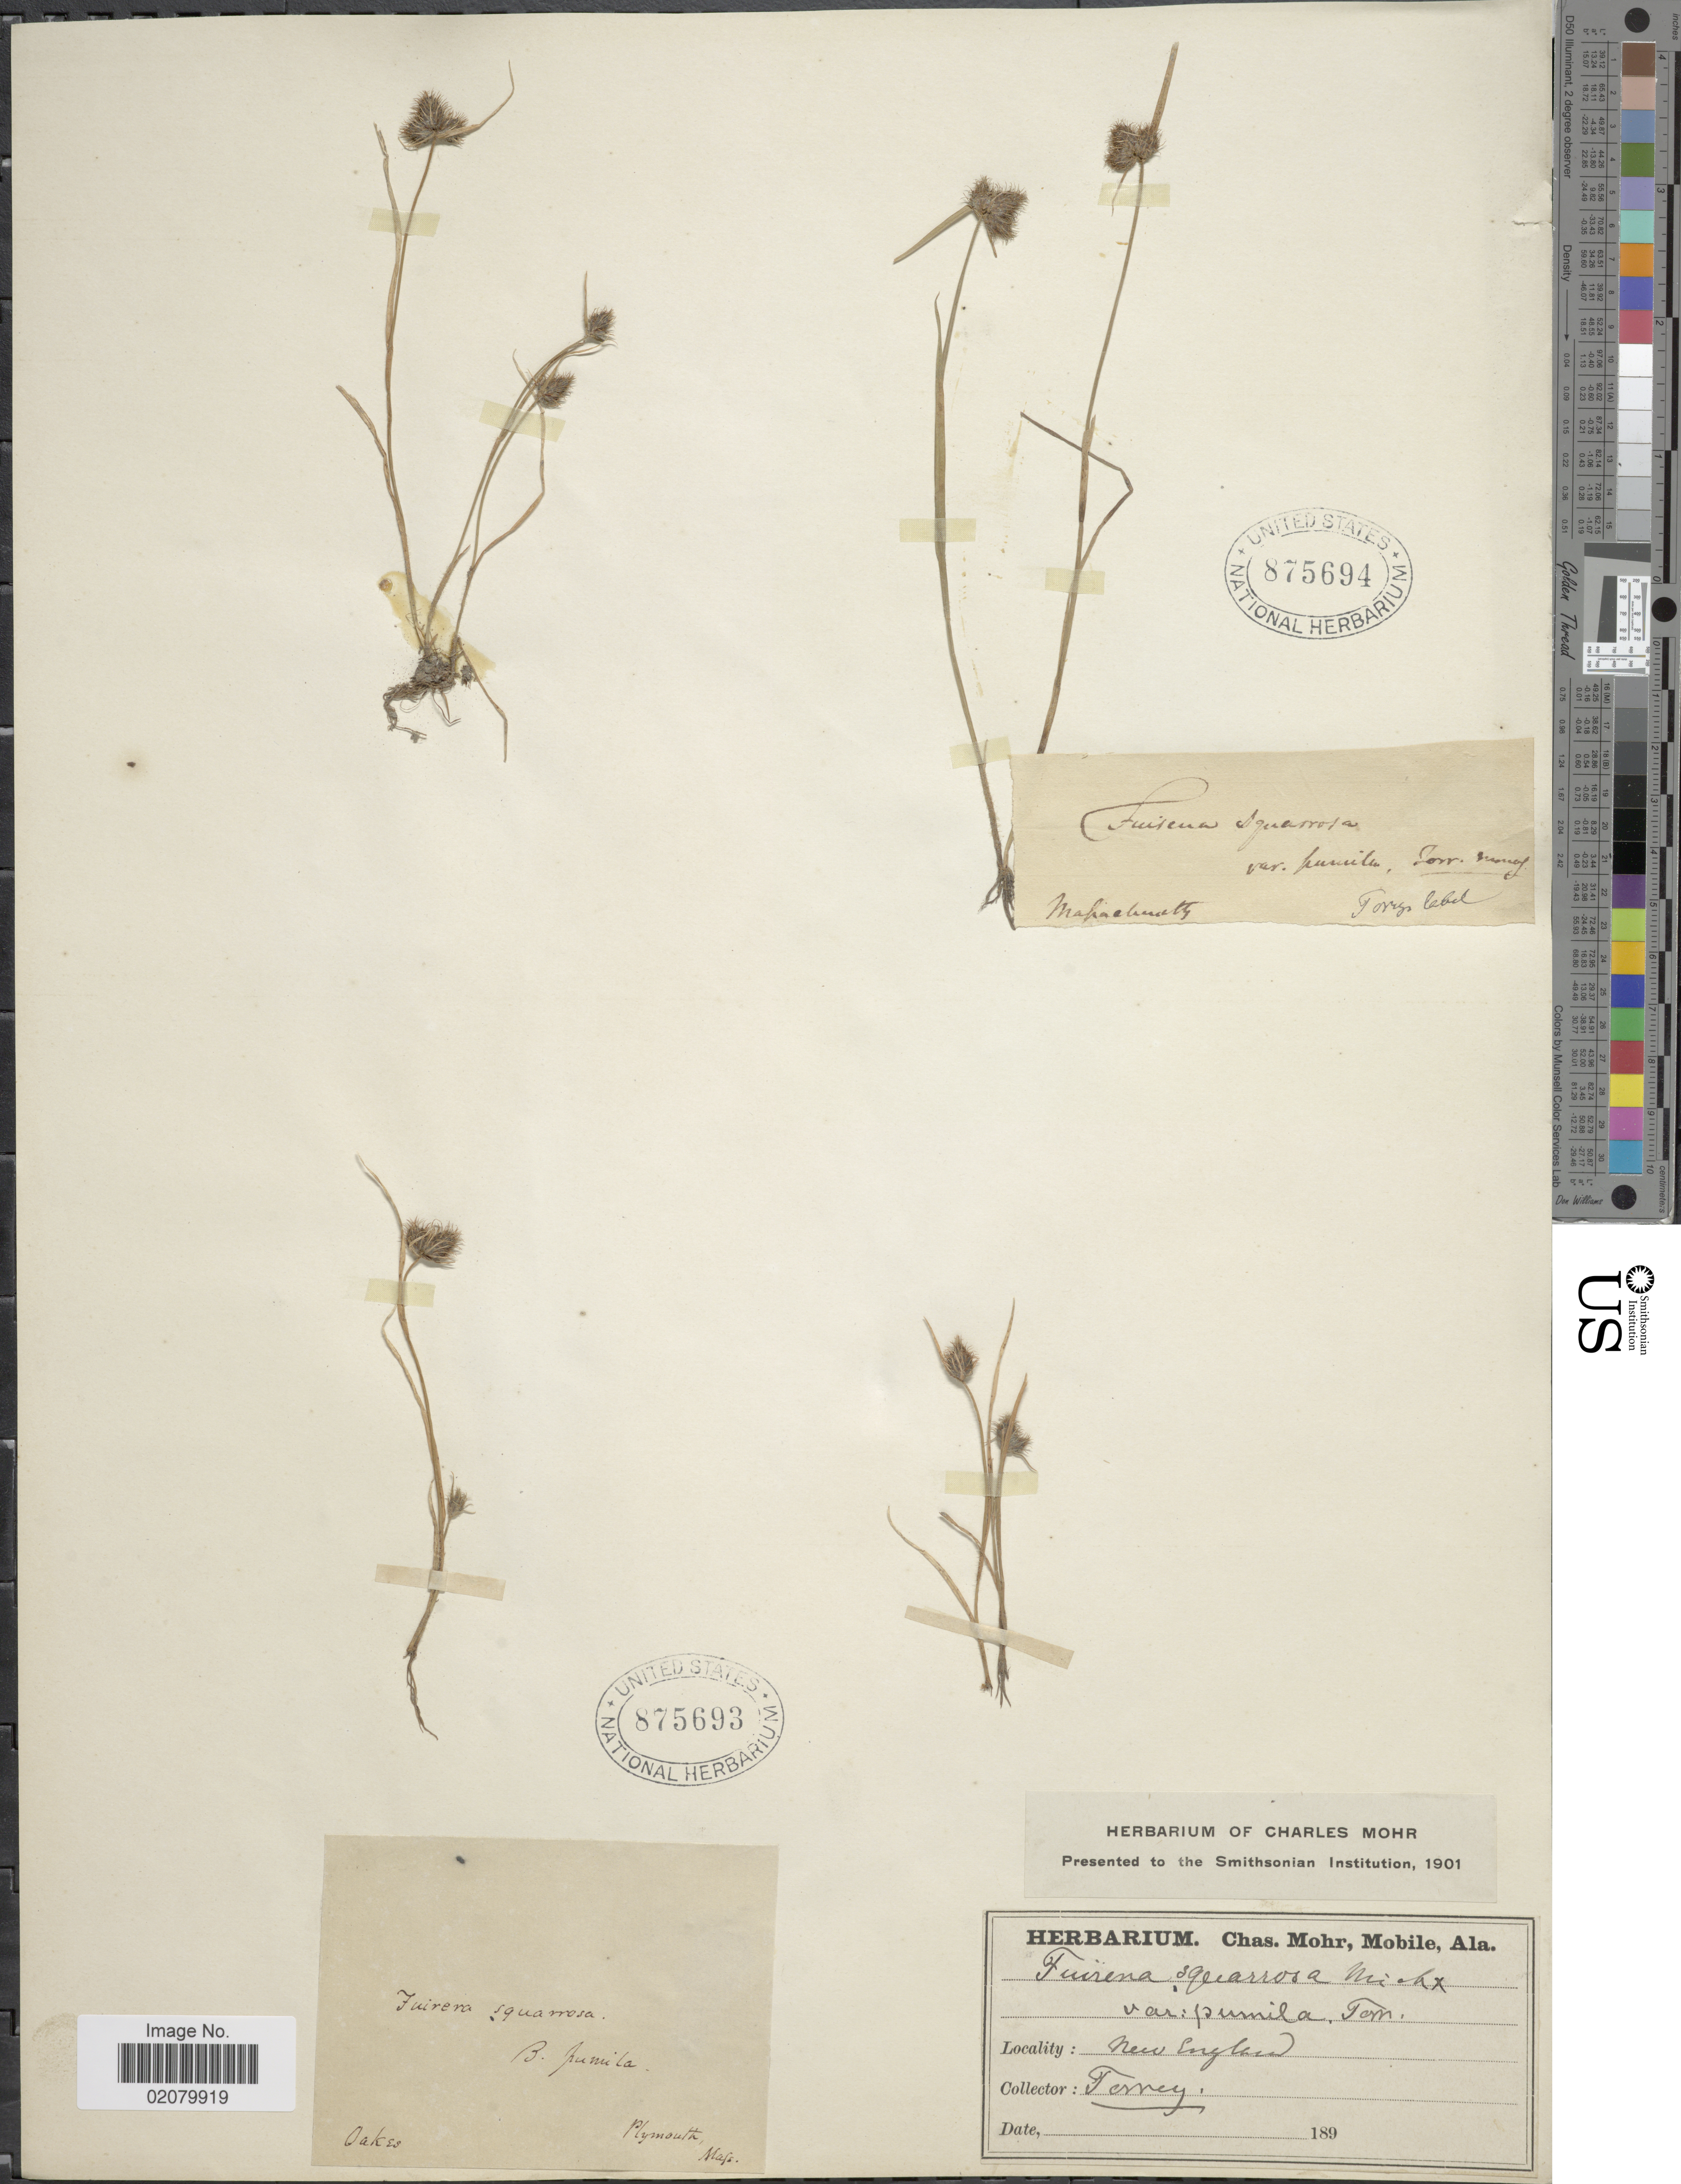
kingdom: Plantae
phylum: Tracheophyta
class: Liliopsida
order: Poales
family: Cyperaceae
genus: Fuirena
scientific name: Fuirena squarrosa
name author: Michx.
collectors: -. Oakes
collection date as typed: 189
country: United States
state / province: Massachusetts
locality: Plymouth, New England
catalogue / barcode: US 875693